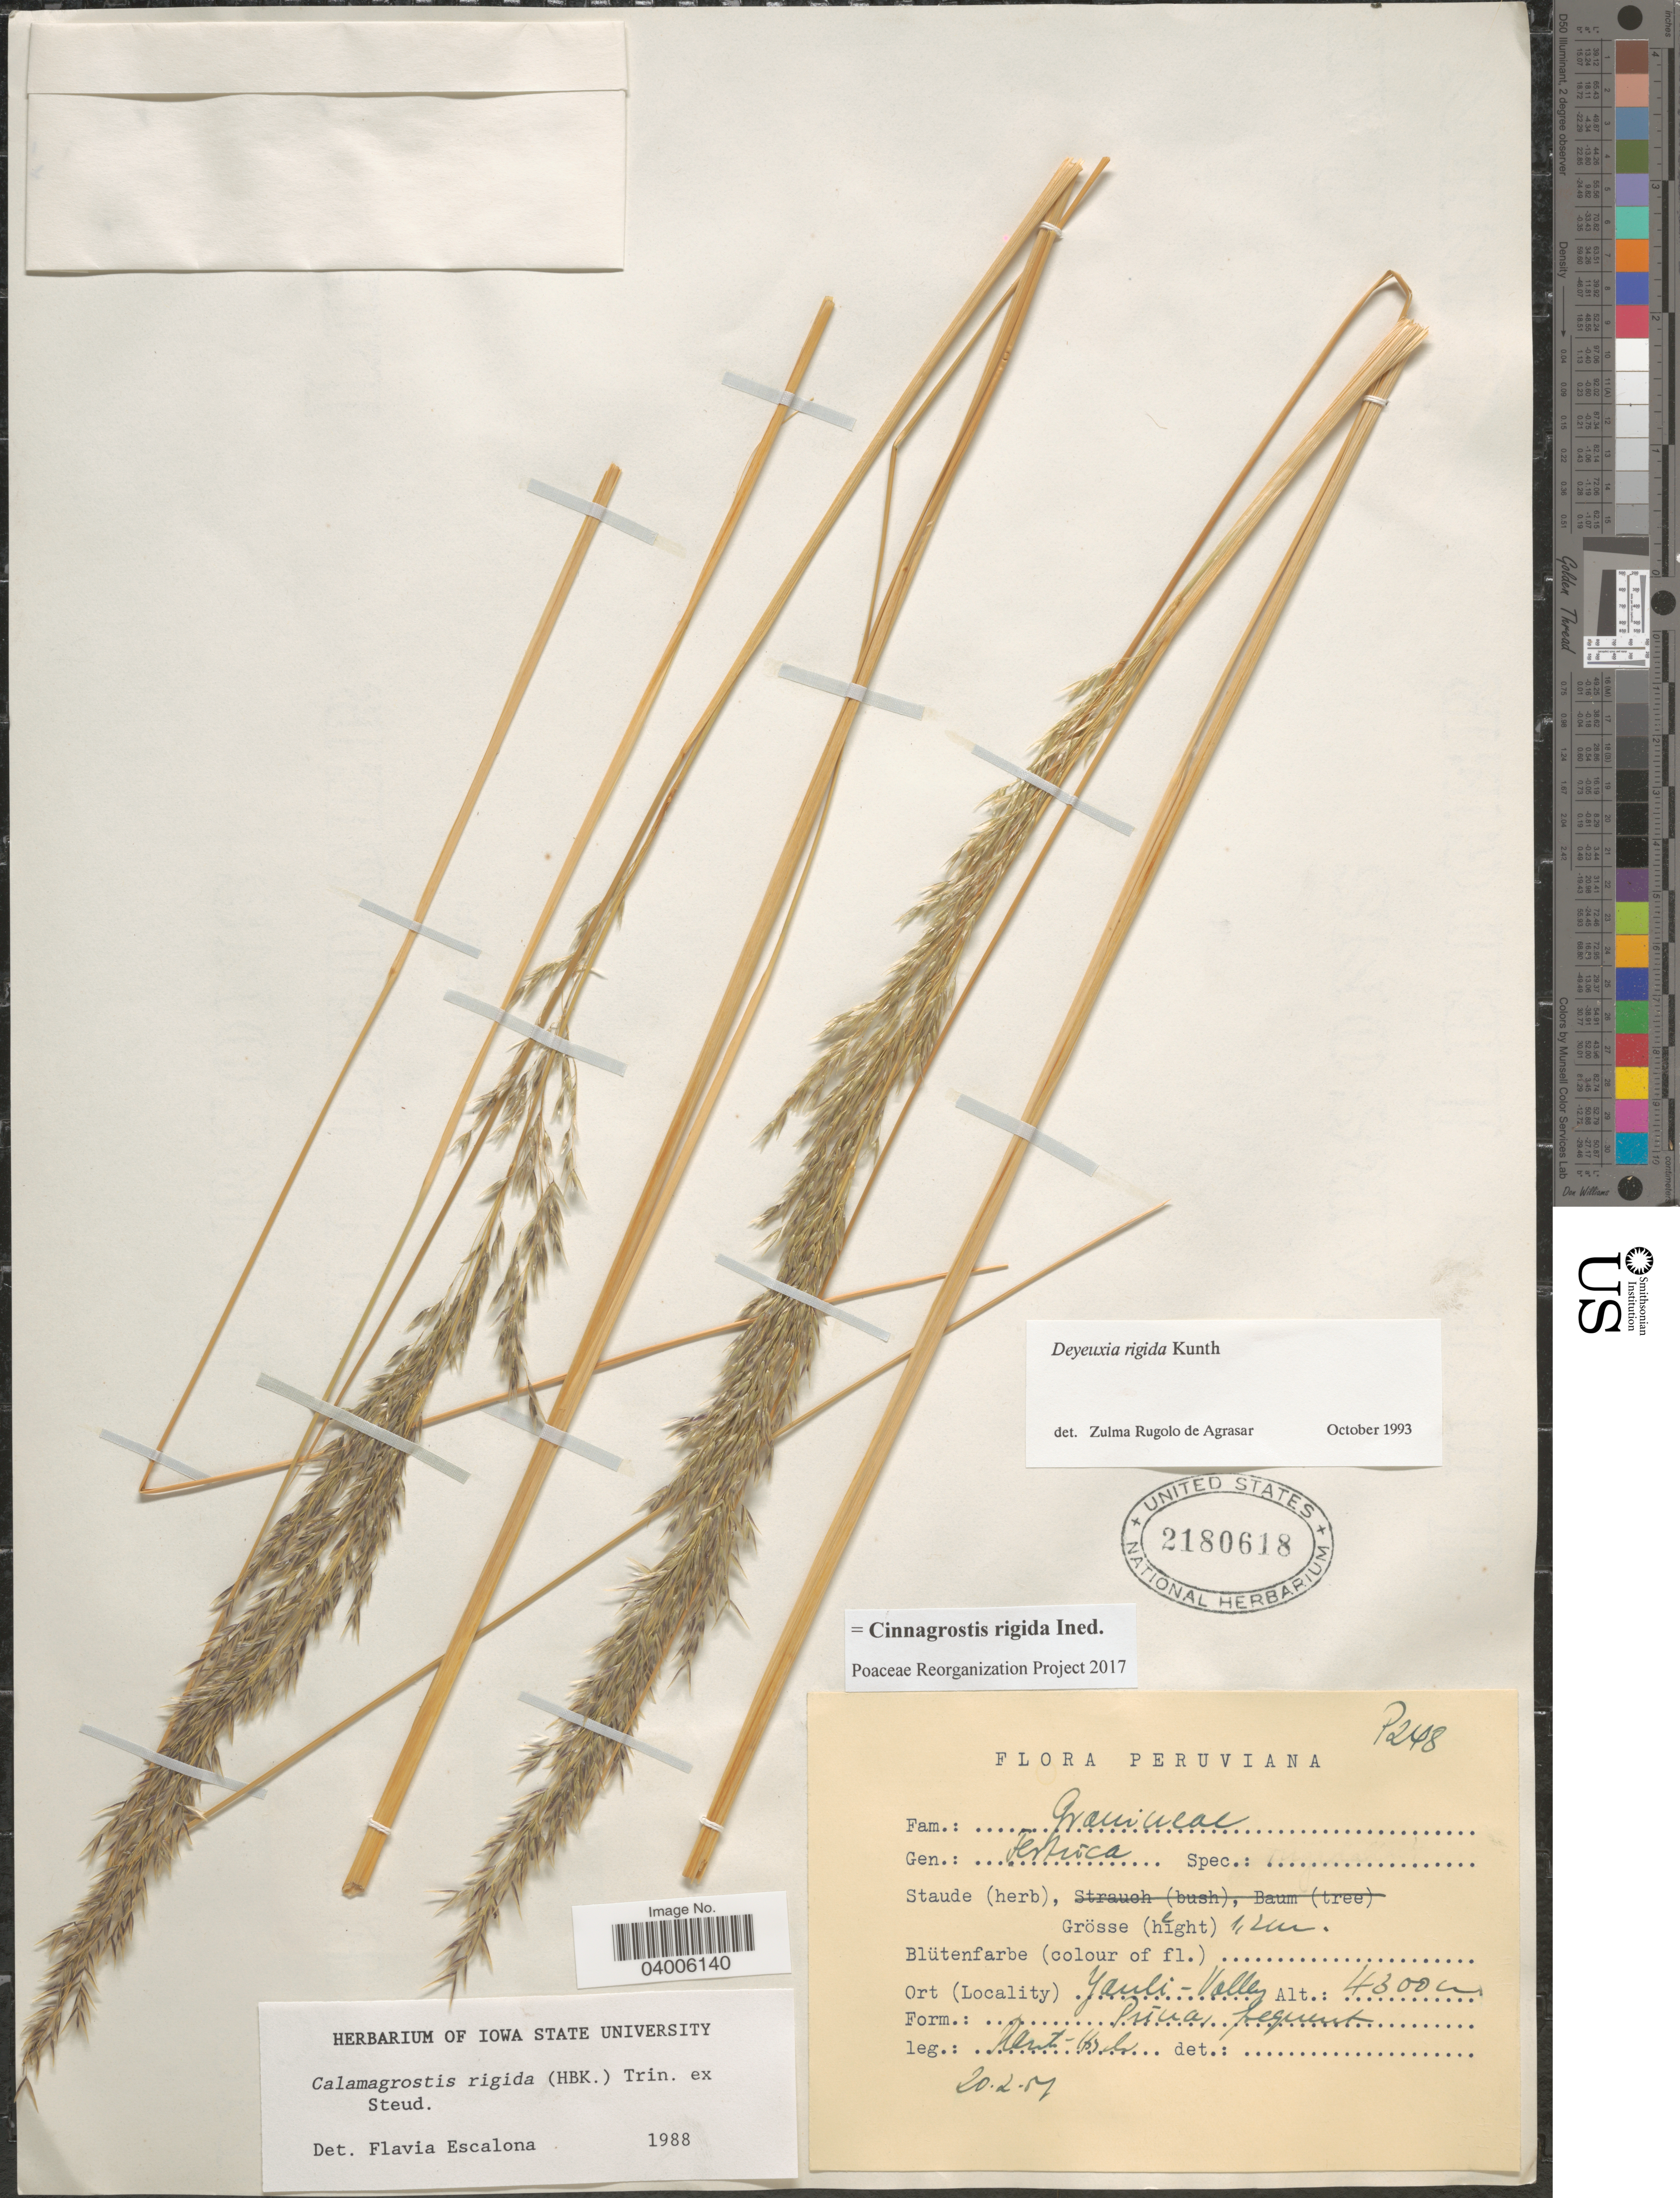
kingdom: Plantae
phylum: Tracheophyta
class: Liliopsida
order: Poales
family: Poaceae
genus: Cinnagrostis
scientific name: Cinnagrostis rigida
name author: (Kunth) P.M. Peterson et al.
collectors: W. Rauh & G. Hirsch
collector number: P248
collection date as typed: Transcribed d/m/y: 20/2/1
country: Peru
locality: Yauli-Valley.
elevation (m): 4300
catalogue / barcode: US 2180618